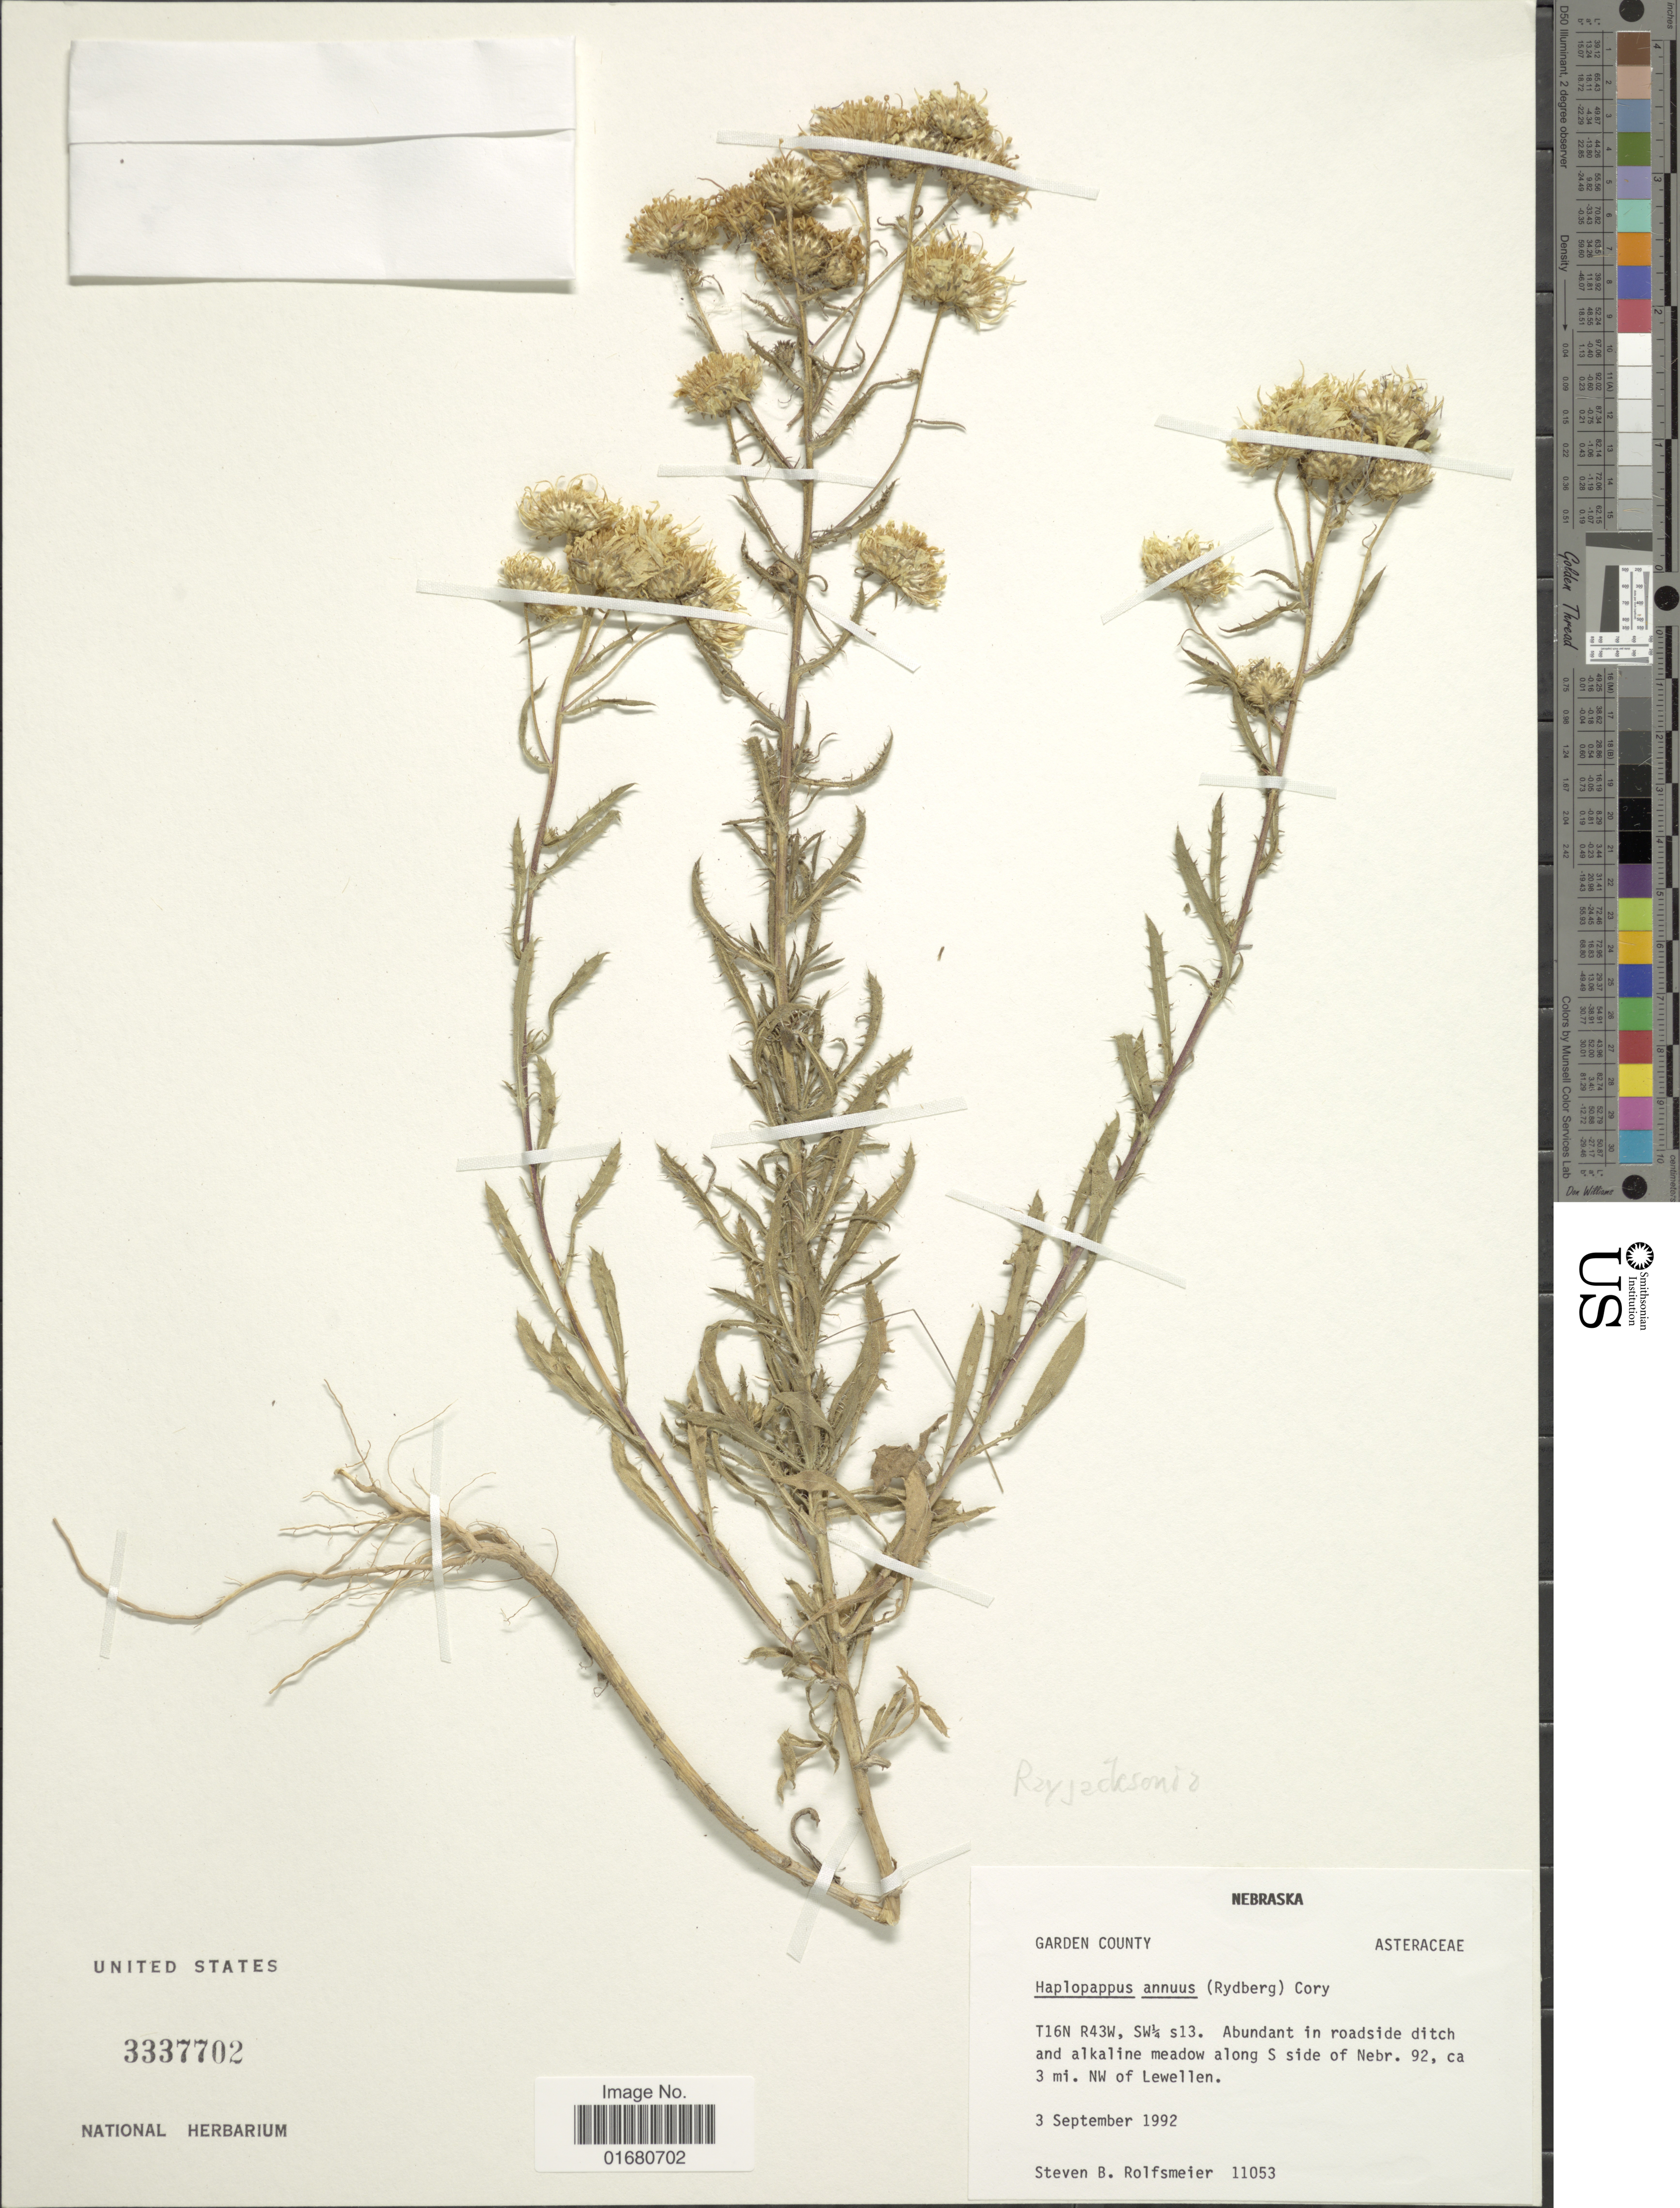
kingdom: Plantae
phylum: Tracheophyta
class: Magnoliopsida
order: Asterales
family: Asteraceae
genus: Rayjacksonia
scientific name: Rayjacksonia annua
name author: (Rydb.) R.L. Hartm. & M.A. Lane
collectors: S. Rolfsmeier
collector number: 11053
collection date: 1992-09-03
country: United States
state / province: Nebraska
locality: T16N R4W, SW¼ s13, Abundant in roadside ditch and alkaline meadow along S side of Nebr. 92, ca 3mi. NW of Lewellen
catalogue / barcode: US 3337702